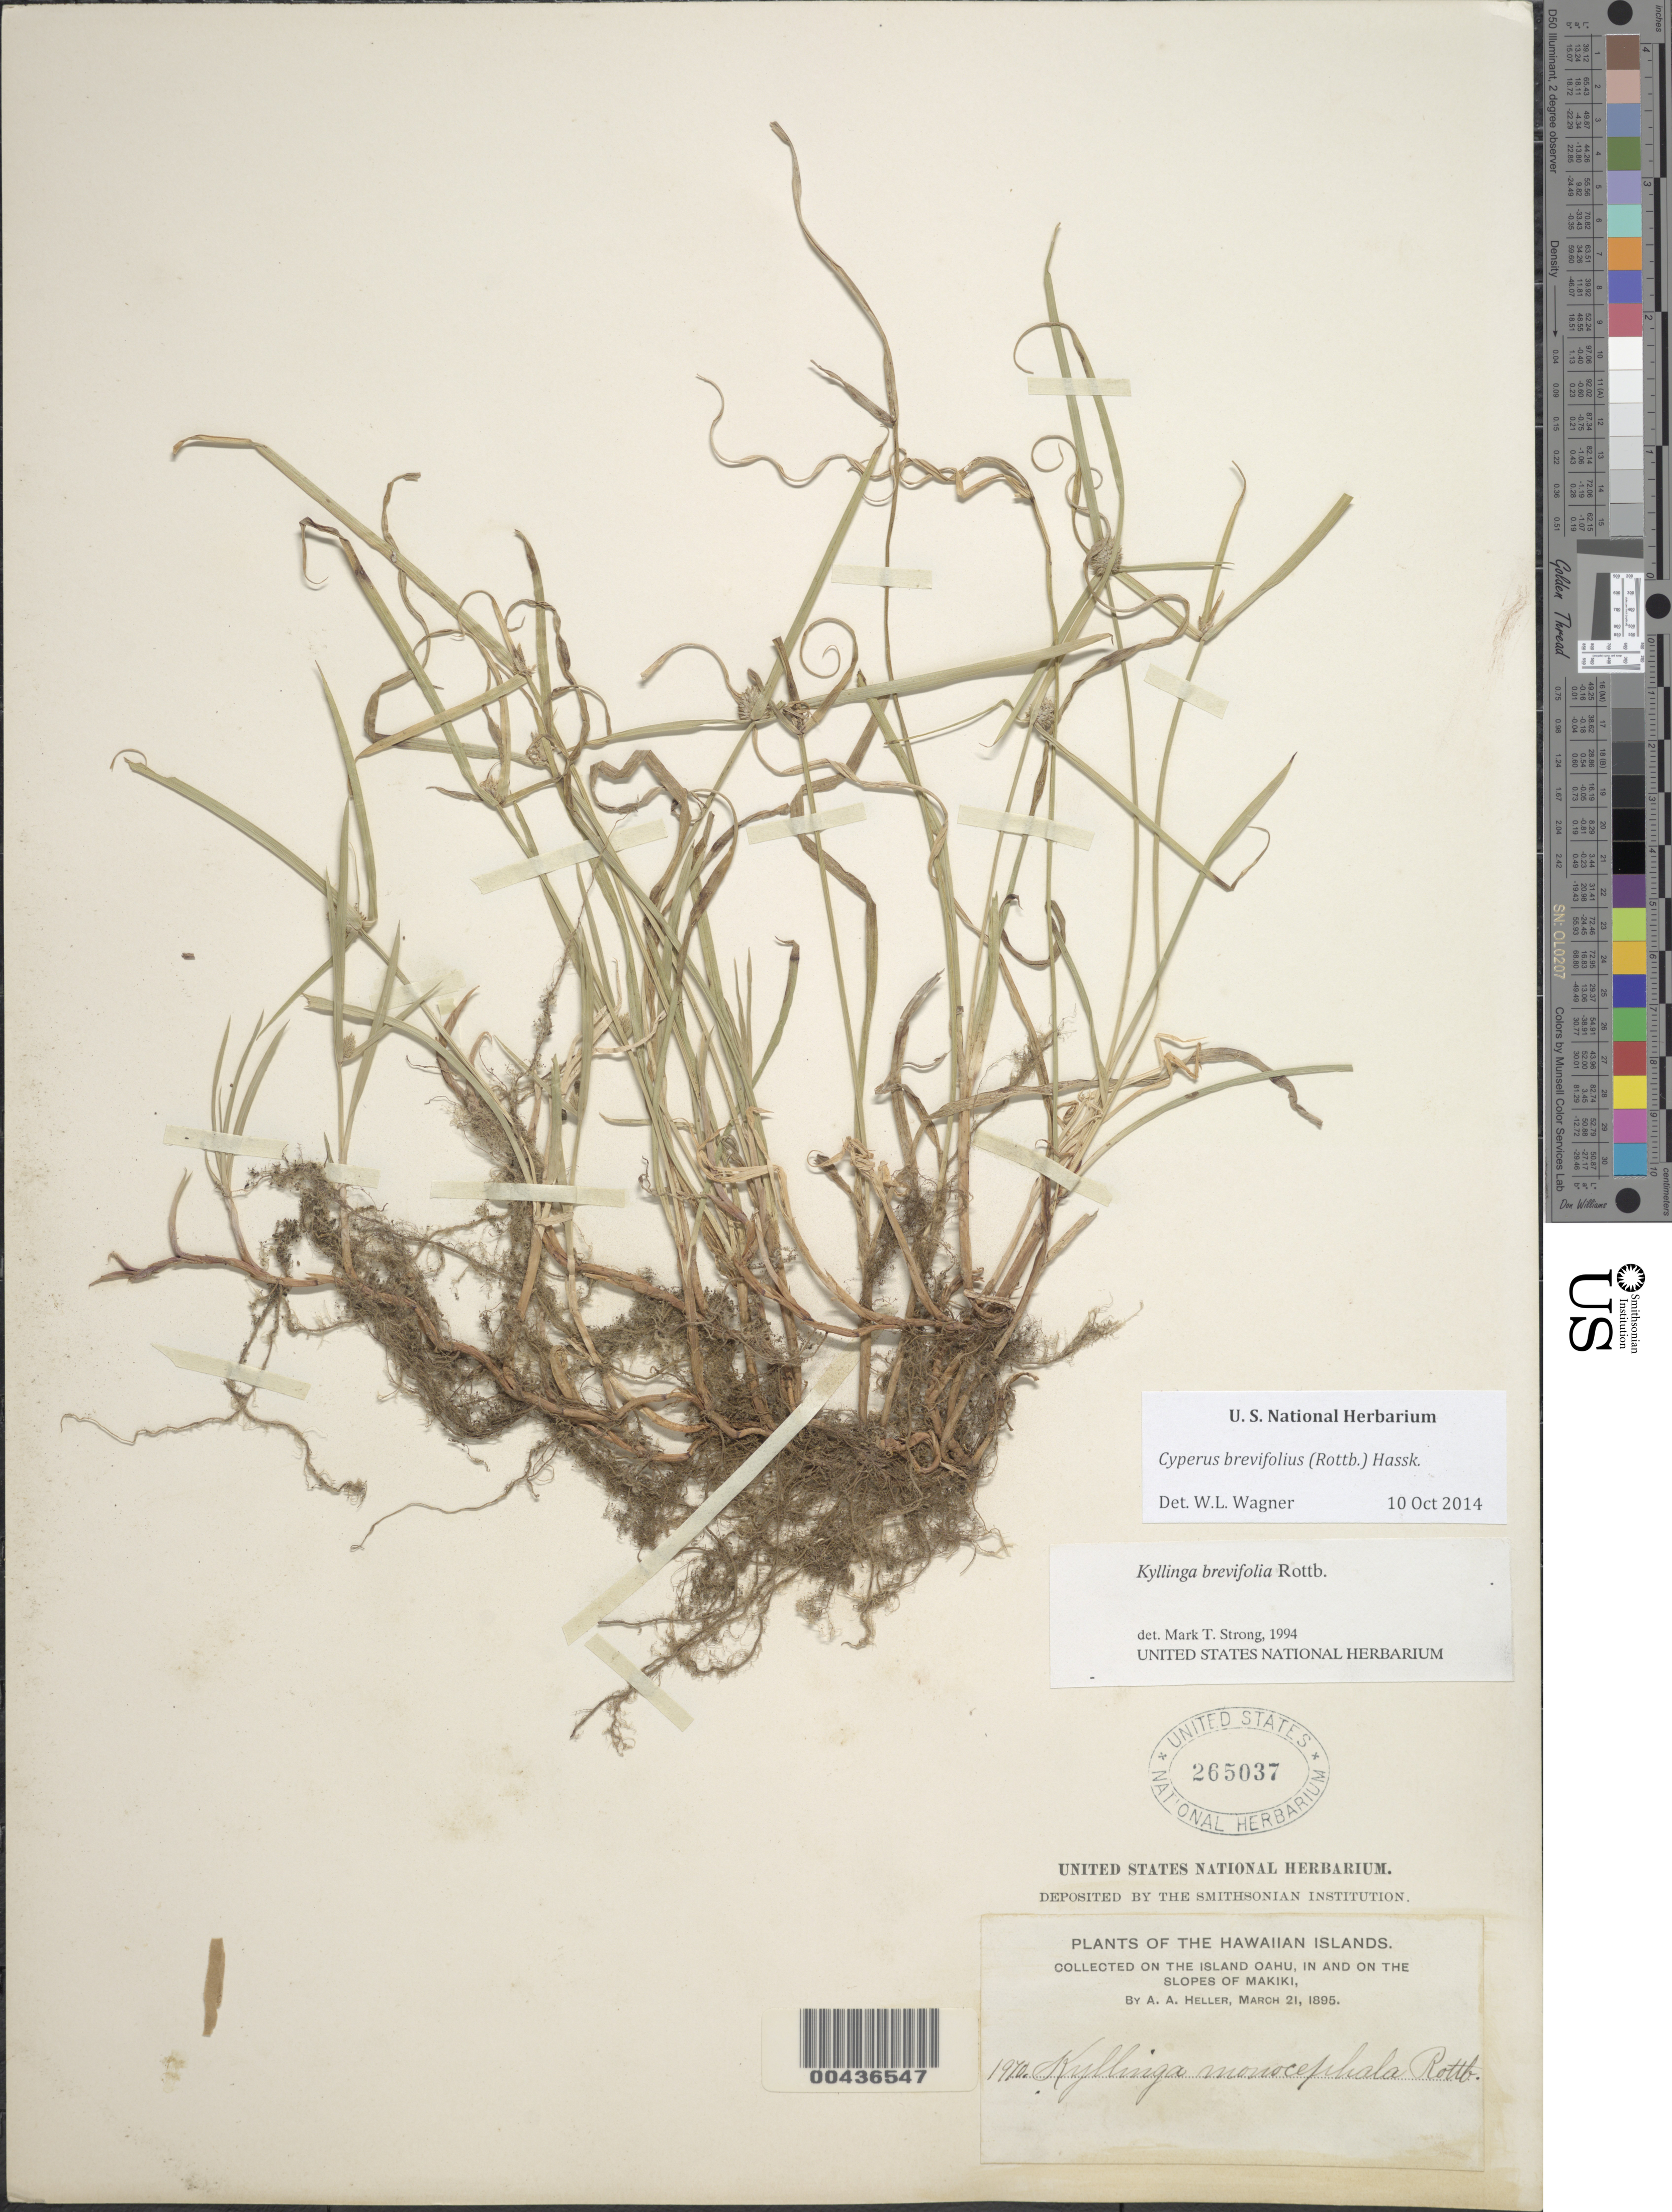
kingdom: Plantae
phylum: Tracheophyta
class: Liliopsida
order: Poales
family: Cyperaceae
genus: Cyperus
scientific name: Cyperus brevifolius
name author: (Rottb.) Hassk.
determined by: Wagner, W. L., (BOT), Smithsonian Institution - National Museum of Natural History (UNITED STATES)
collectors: A. A. Heller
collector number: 1970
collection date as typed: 21 Mar 1895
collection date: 1895-03-21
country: United States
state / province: Hawaii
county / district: Honolulu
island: Oahu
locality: in and on the slopes of Makiki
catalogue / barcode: US 265037